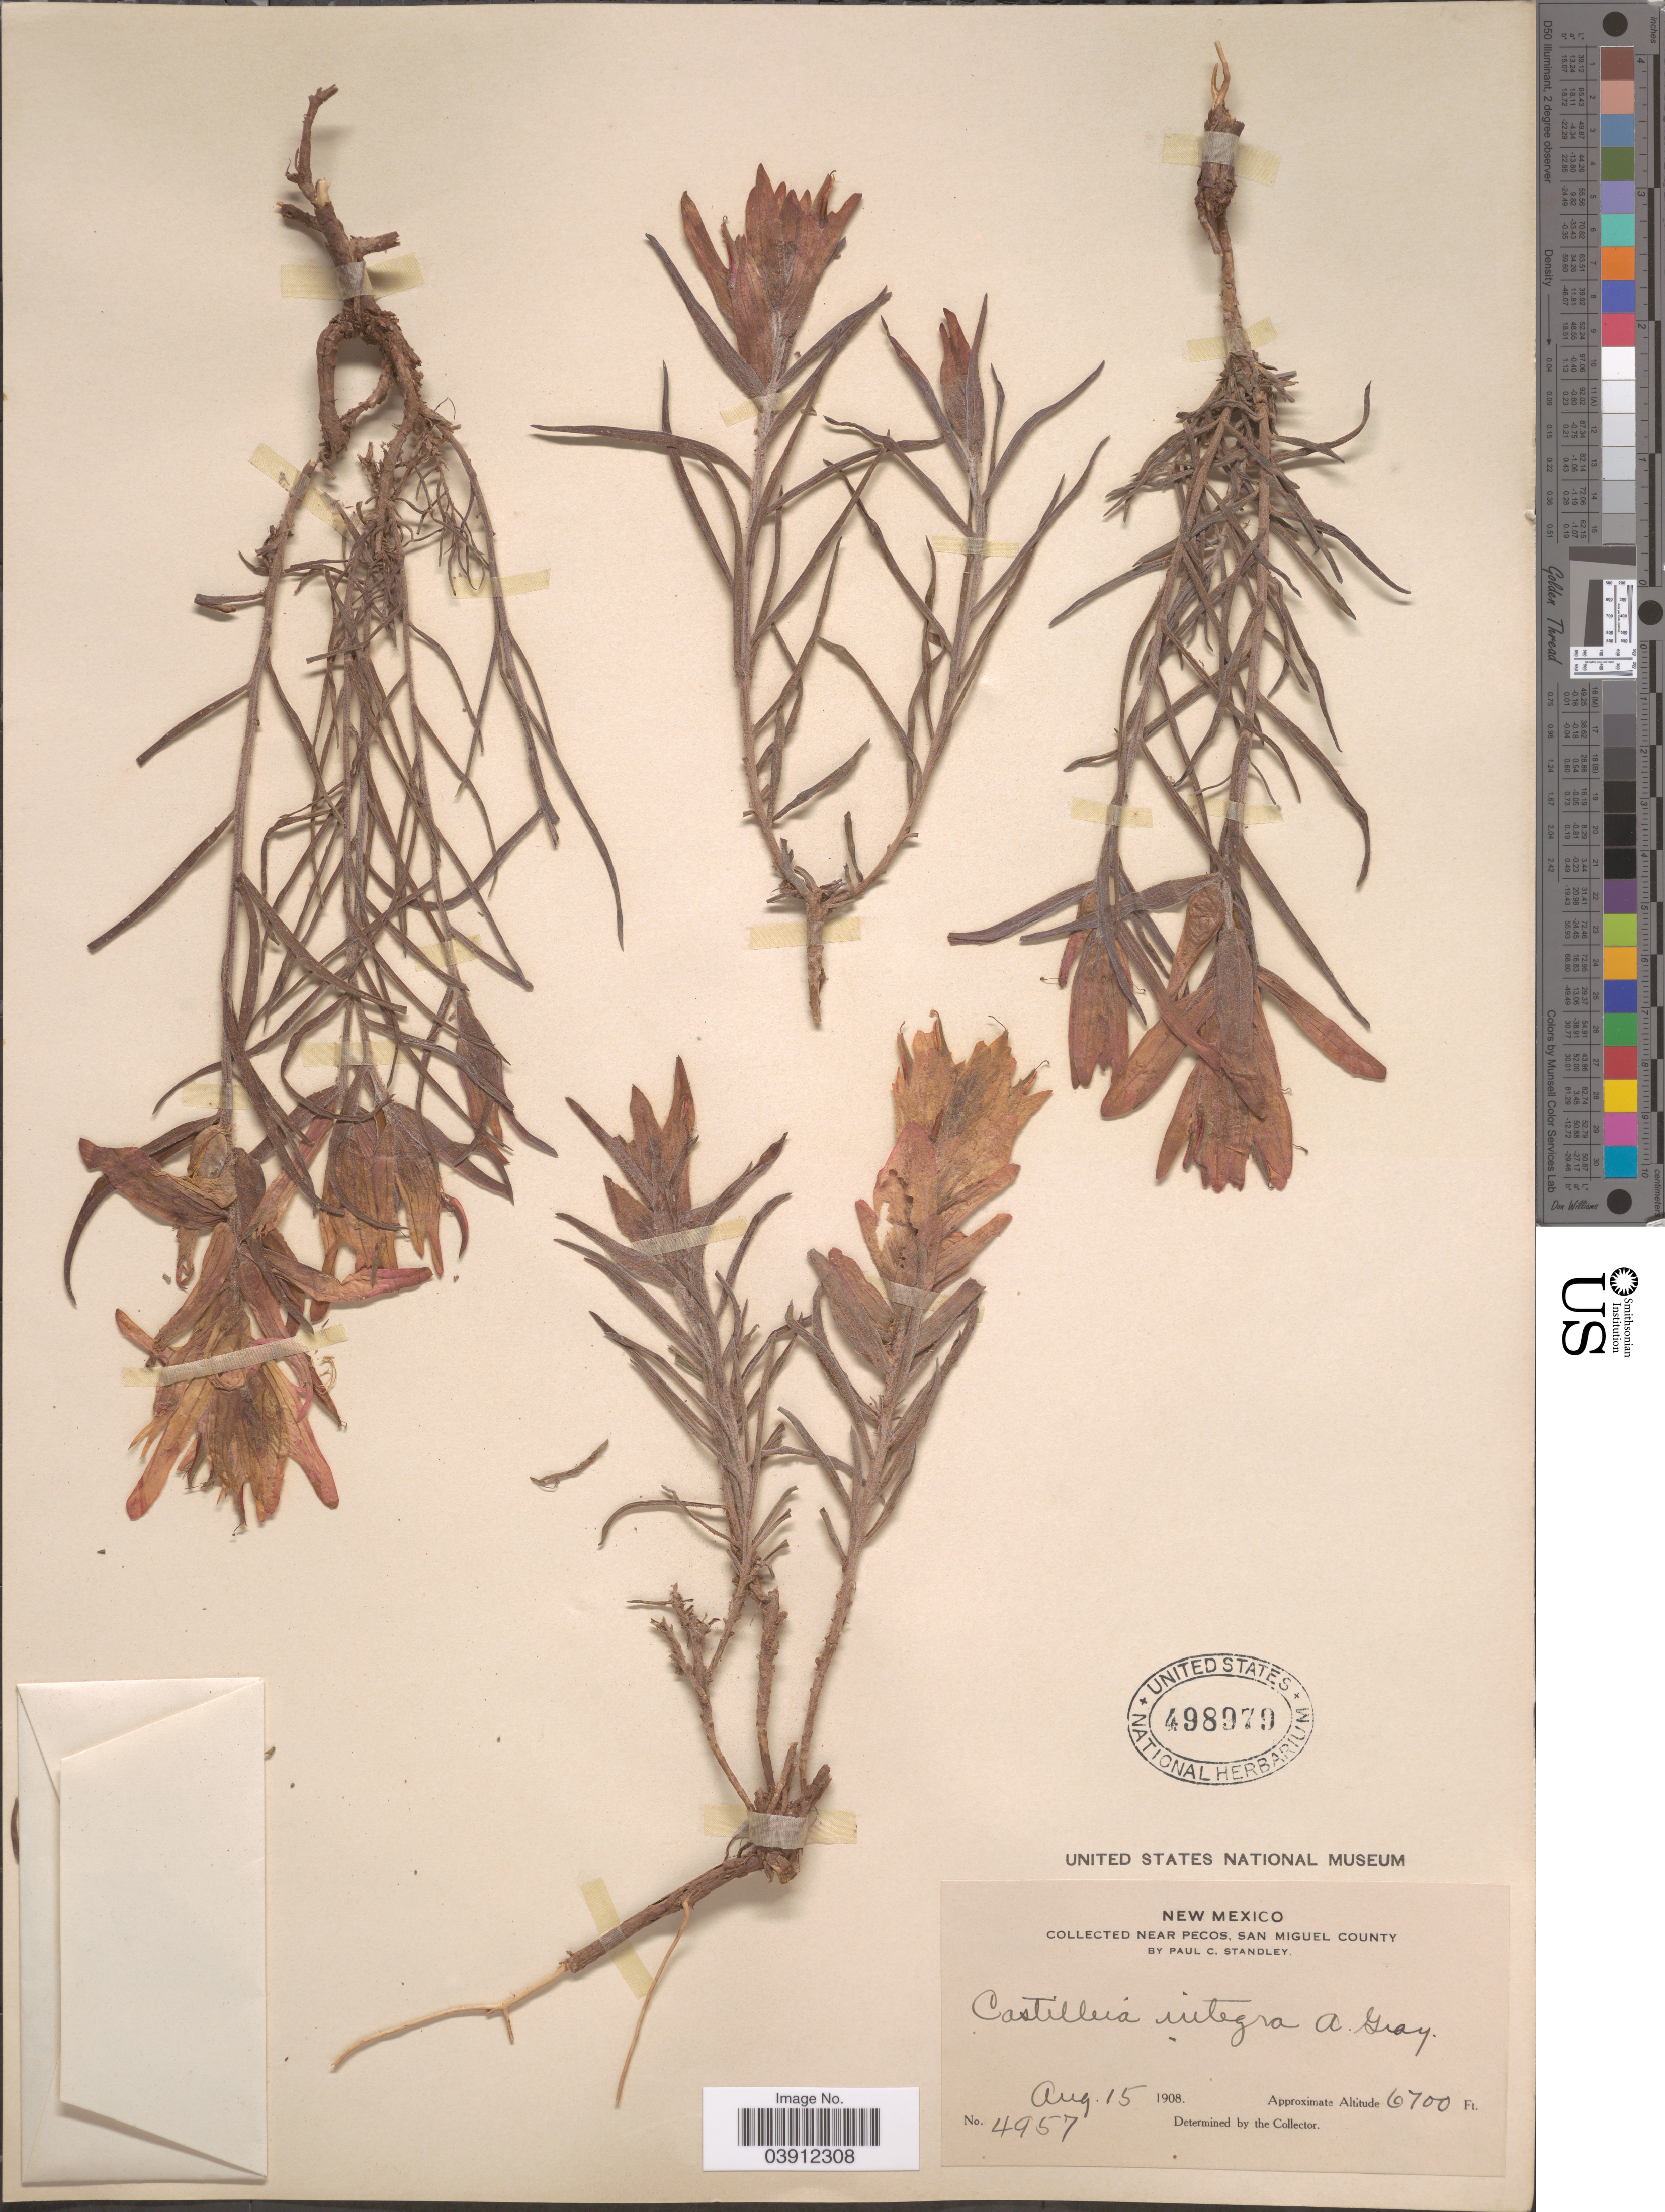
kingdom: Plantae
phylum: Tracheophyta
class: Magnoliopsida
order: Lamiales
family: Orobanchaceae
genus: Castilleja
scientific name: Castilleja integra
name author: A. Gray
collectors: P. C. Standley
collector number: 4957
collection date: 1908-08-15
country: United States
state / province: New Mexico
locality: Near Pecos, San Miguel County.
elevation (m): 2042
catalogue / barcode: US 498979